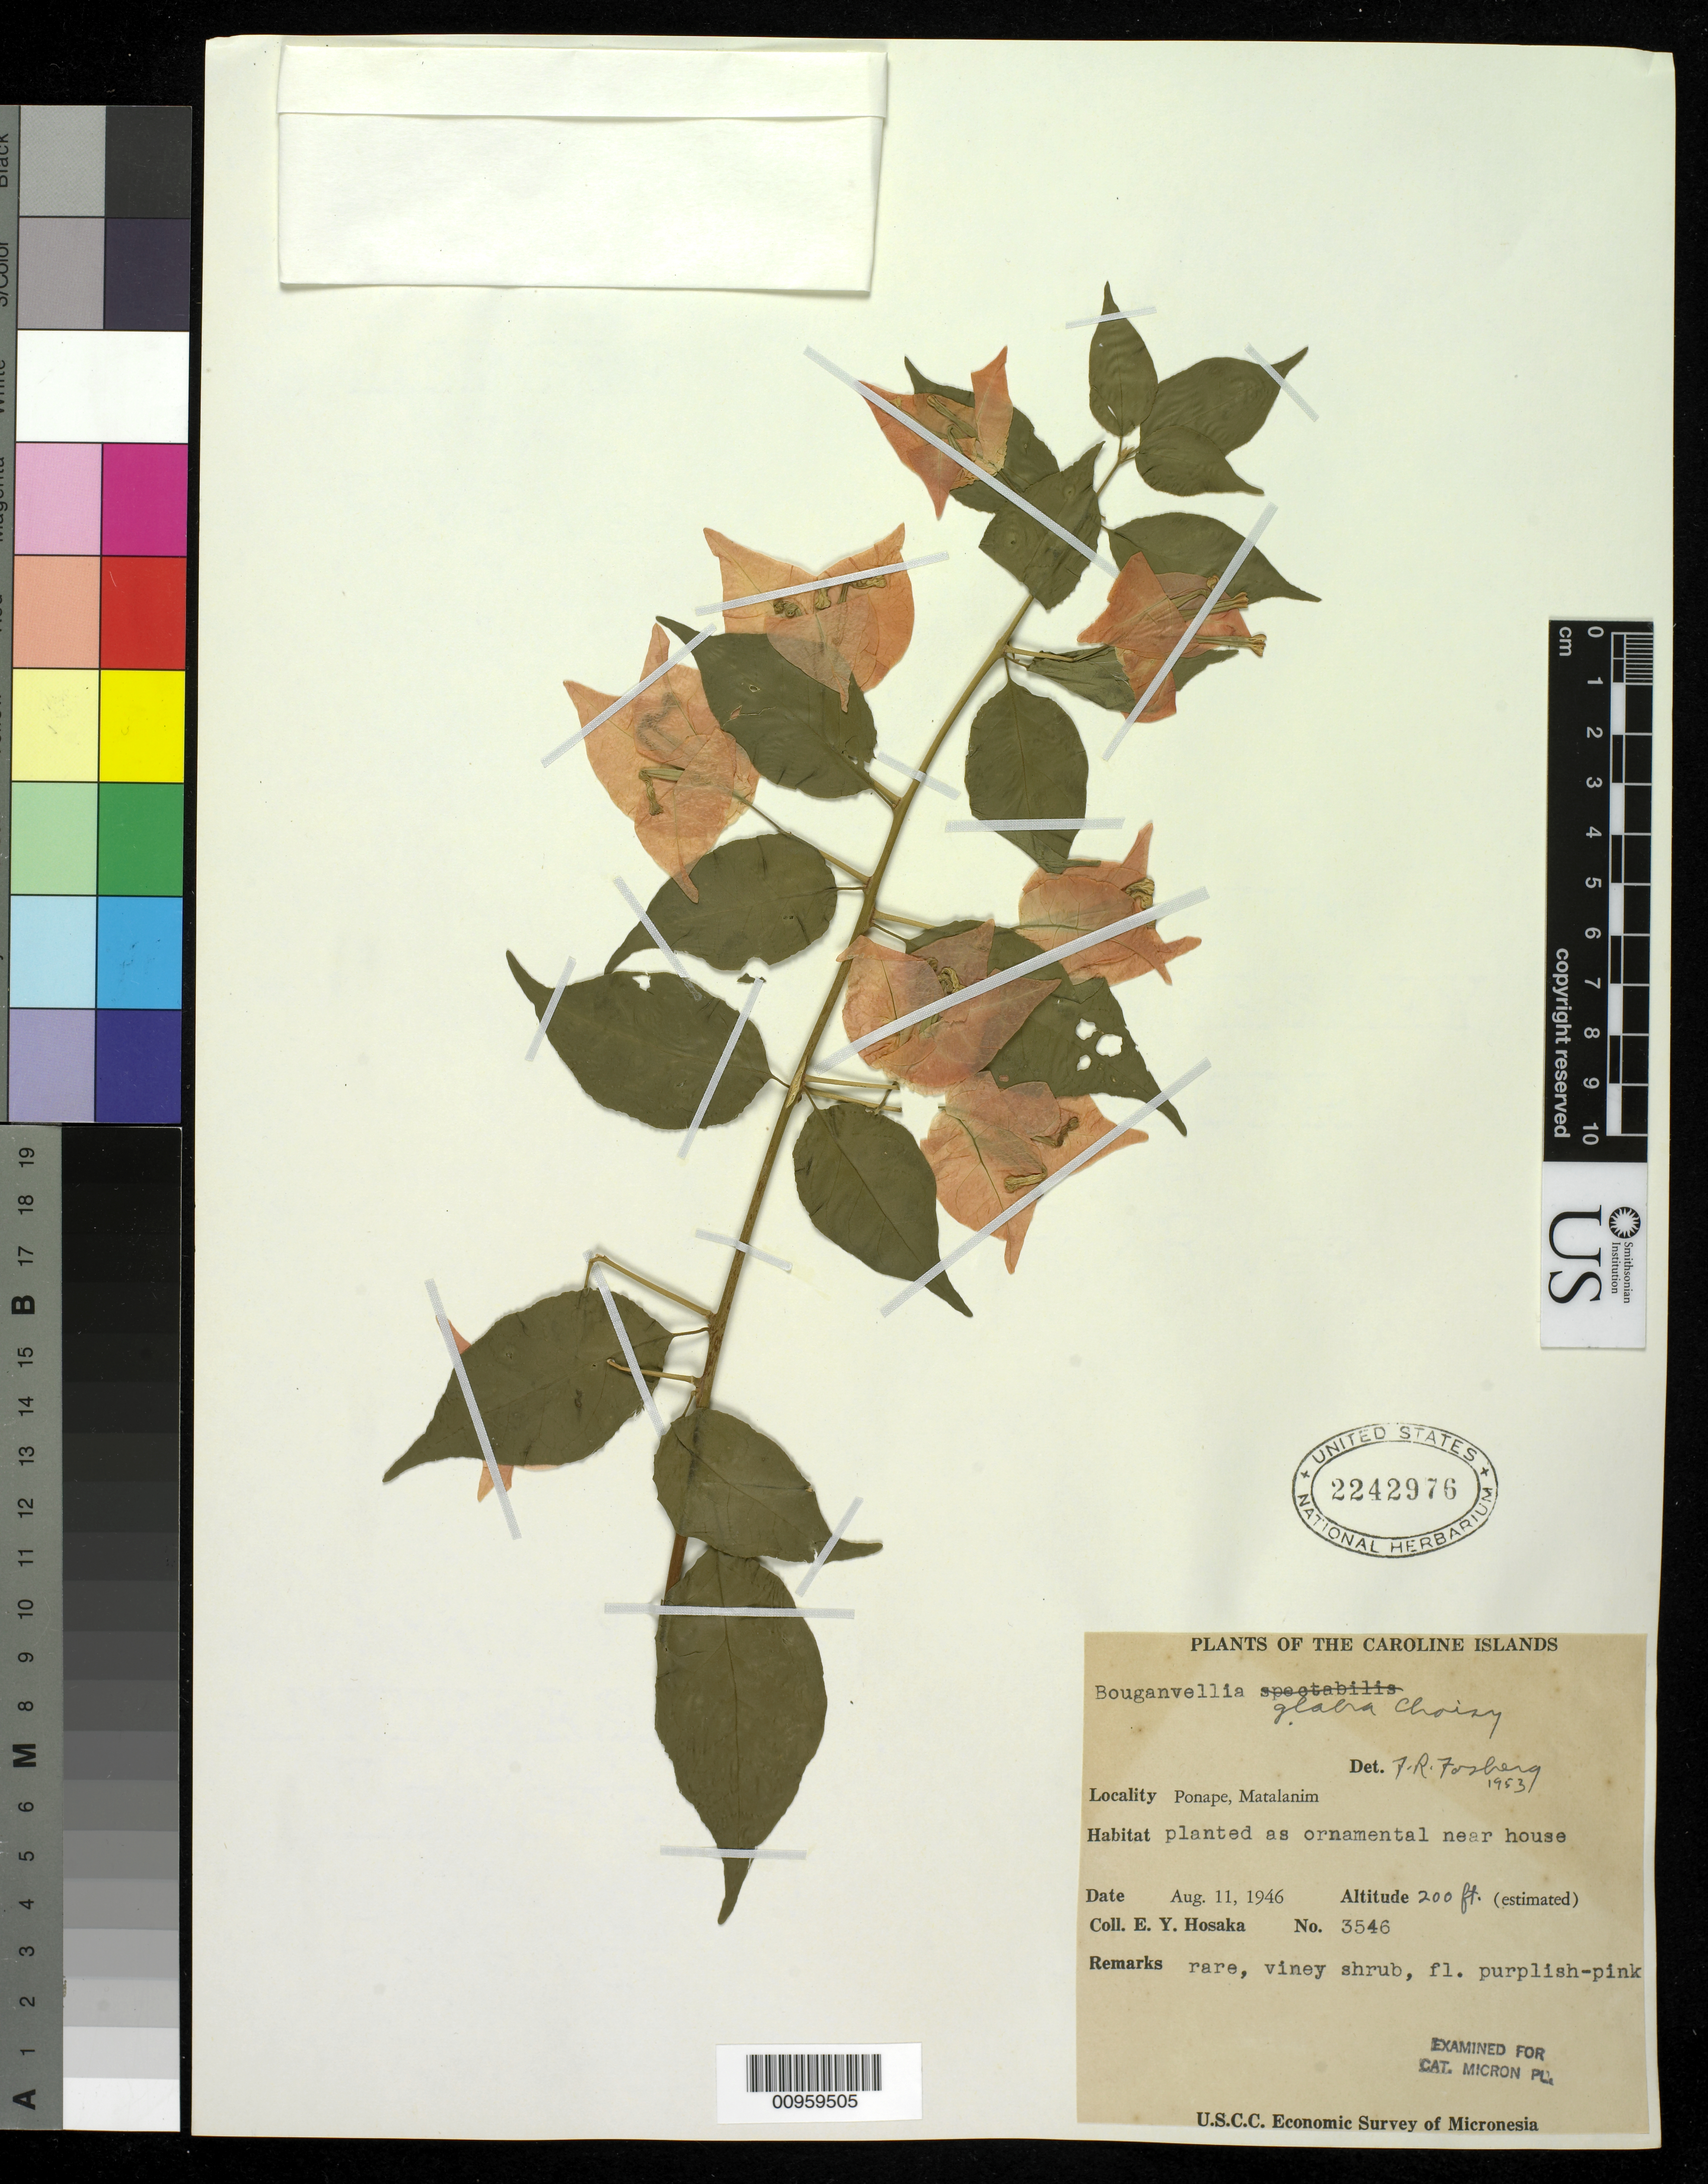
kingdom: Plantae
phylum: Tracheophyta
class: Magnoliopsida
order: Caryophyllales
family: Nyctaginaceae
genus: Bougainvillea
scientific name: Bougainvillea glabra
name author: Choisy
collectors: E. Y. Hosaka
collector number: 3546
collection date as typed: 11 Aug 1946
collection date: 1946-08-11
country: Micronesia, Federated States of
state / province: Pohnpei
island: Pohnpei [Ponape]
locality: Matalanim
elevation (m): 61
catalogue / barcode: US 2242976